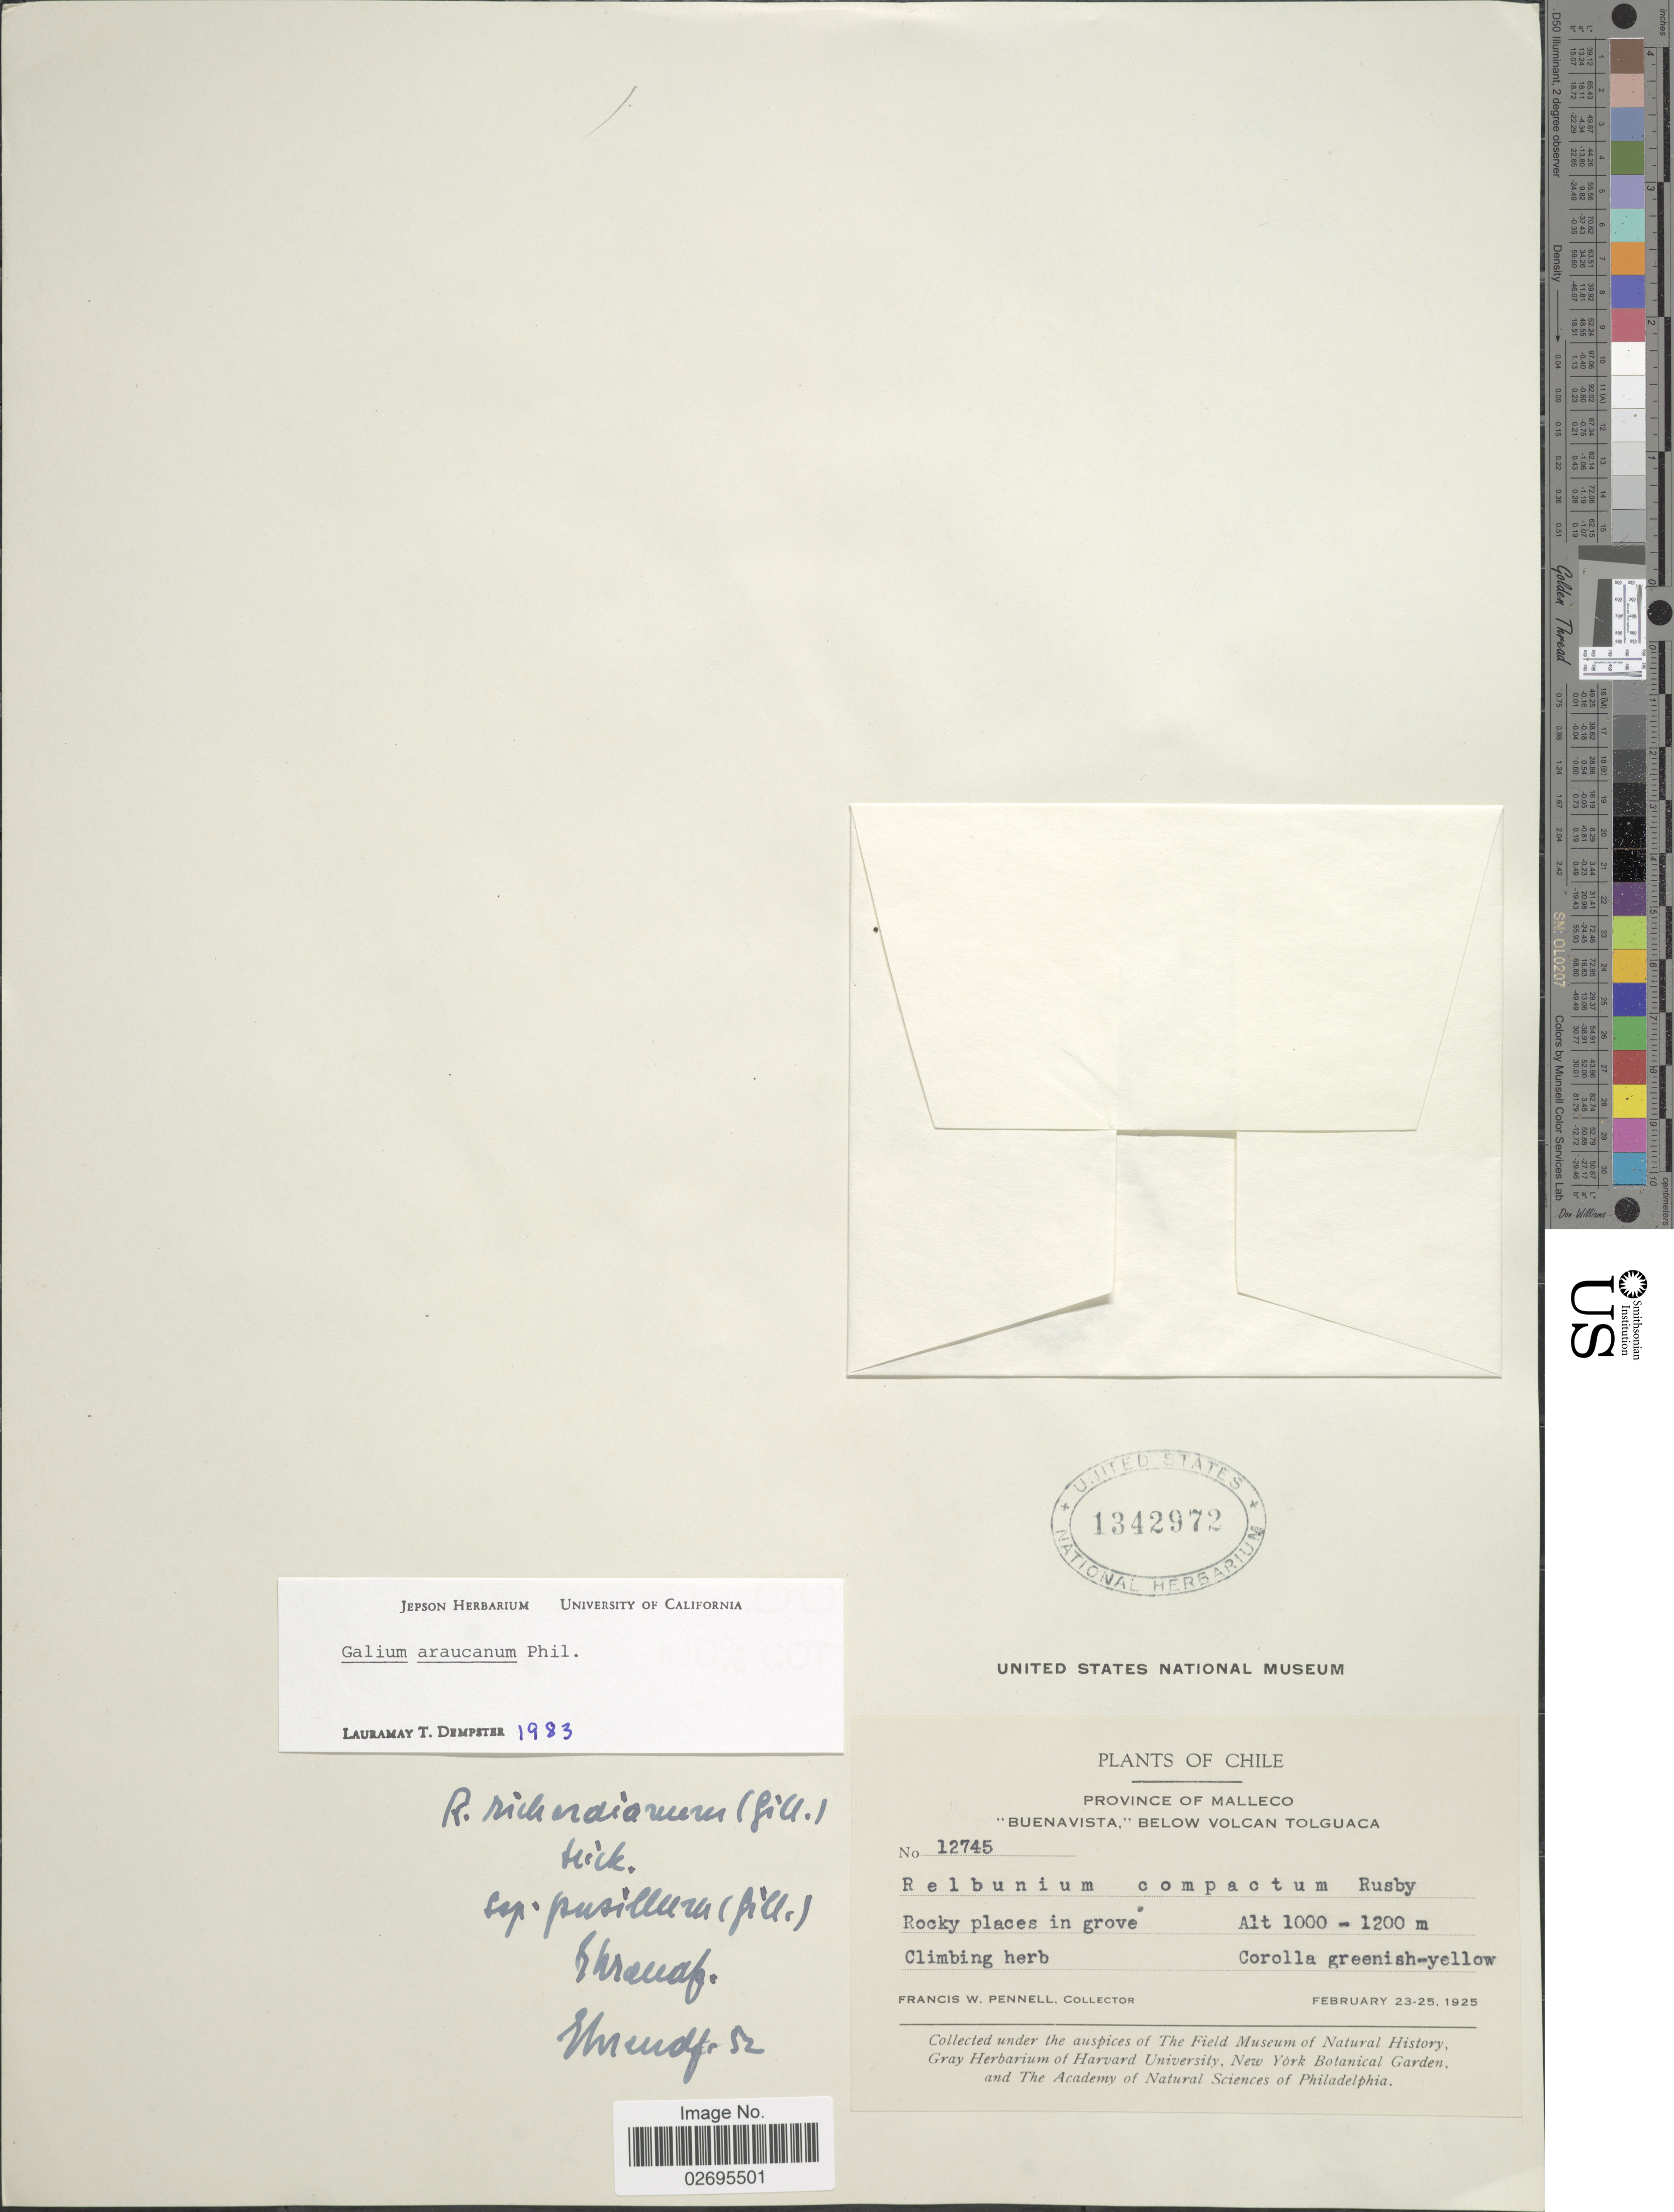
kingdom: Plantae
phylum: Tracheophyta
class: Magnoliopsida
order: Gentianales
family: Rubiaceae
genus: Galium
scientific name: Galium araucanum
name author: Phil.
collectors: F. W. Pennell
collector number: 12745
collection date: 1925-02-23/1925-02-25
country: Chile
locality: Province of Malleco 'Buenavista,' below Volcan Tolguaca, Rocky places in grove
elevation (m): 1000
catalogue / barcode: US 1342972